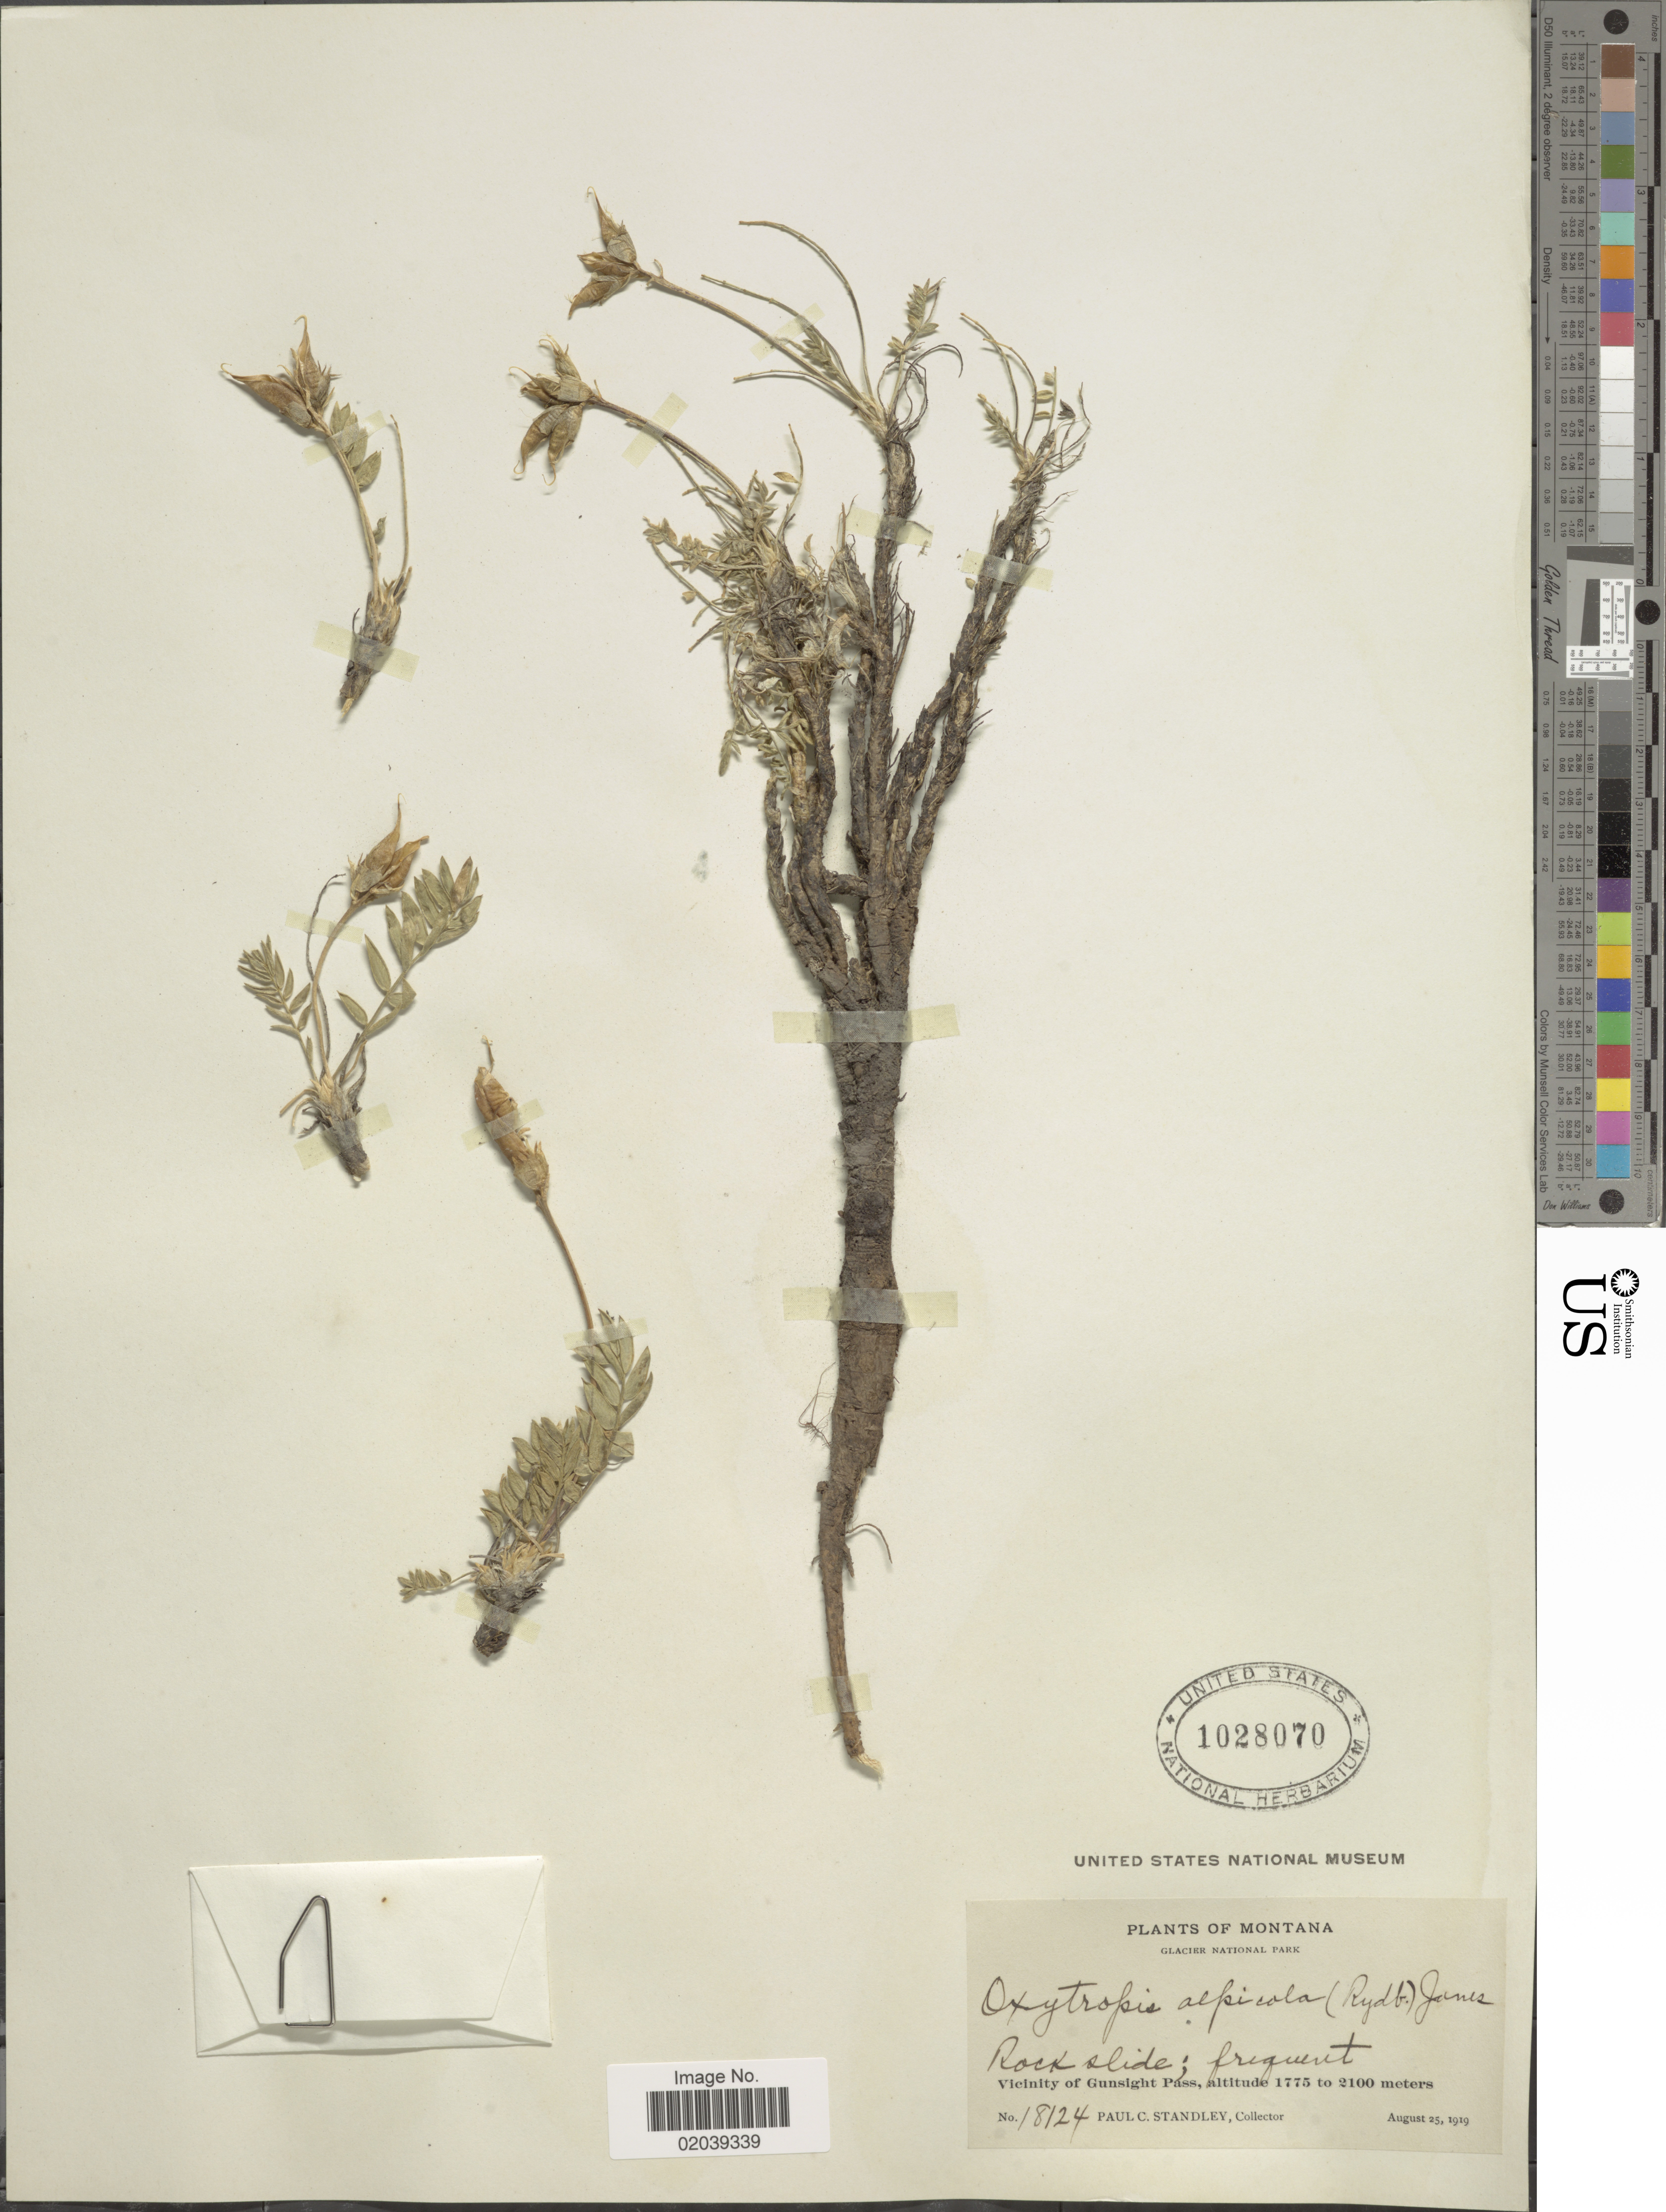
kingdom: Plantae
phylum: Tracheophyta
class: Magnoliopsida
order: Fabales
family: Fabaceae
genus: Oxytropis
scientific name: Oxytropis campestris var. cusickii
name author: (Greenm.) Barneby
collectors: P. C. Standley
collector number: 18124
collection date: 1919-08-25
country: United States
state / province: Montana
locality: Glacier National Park. Rock slide; Vicinity of Gunsight Pass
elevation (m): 1775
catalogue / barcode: US 1028070